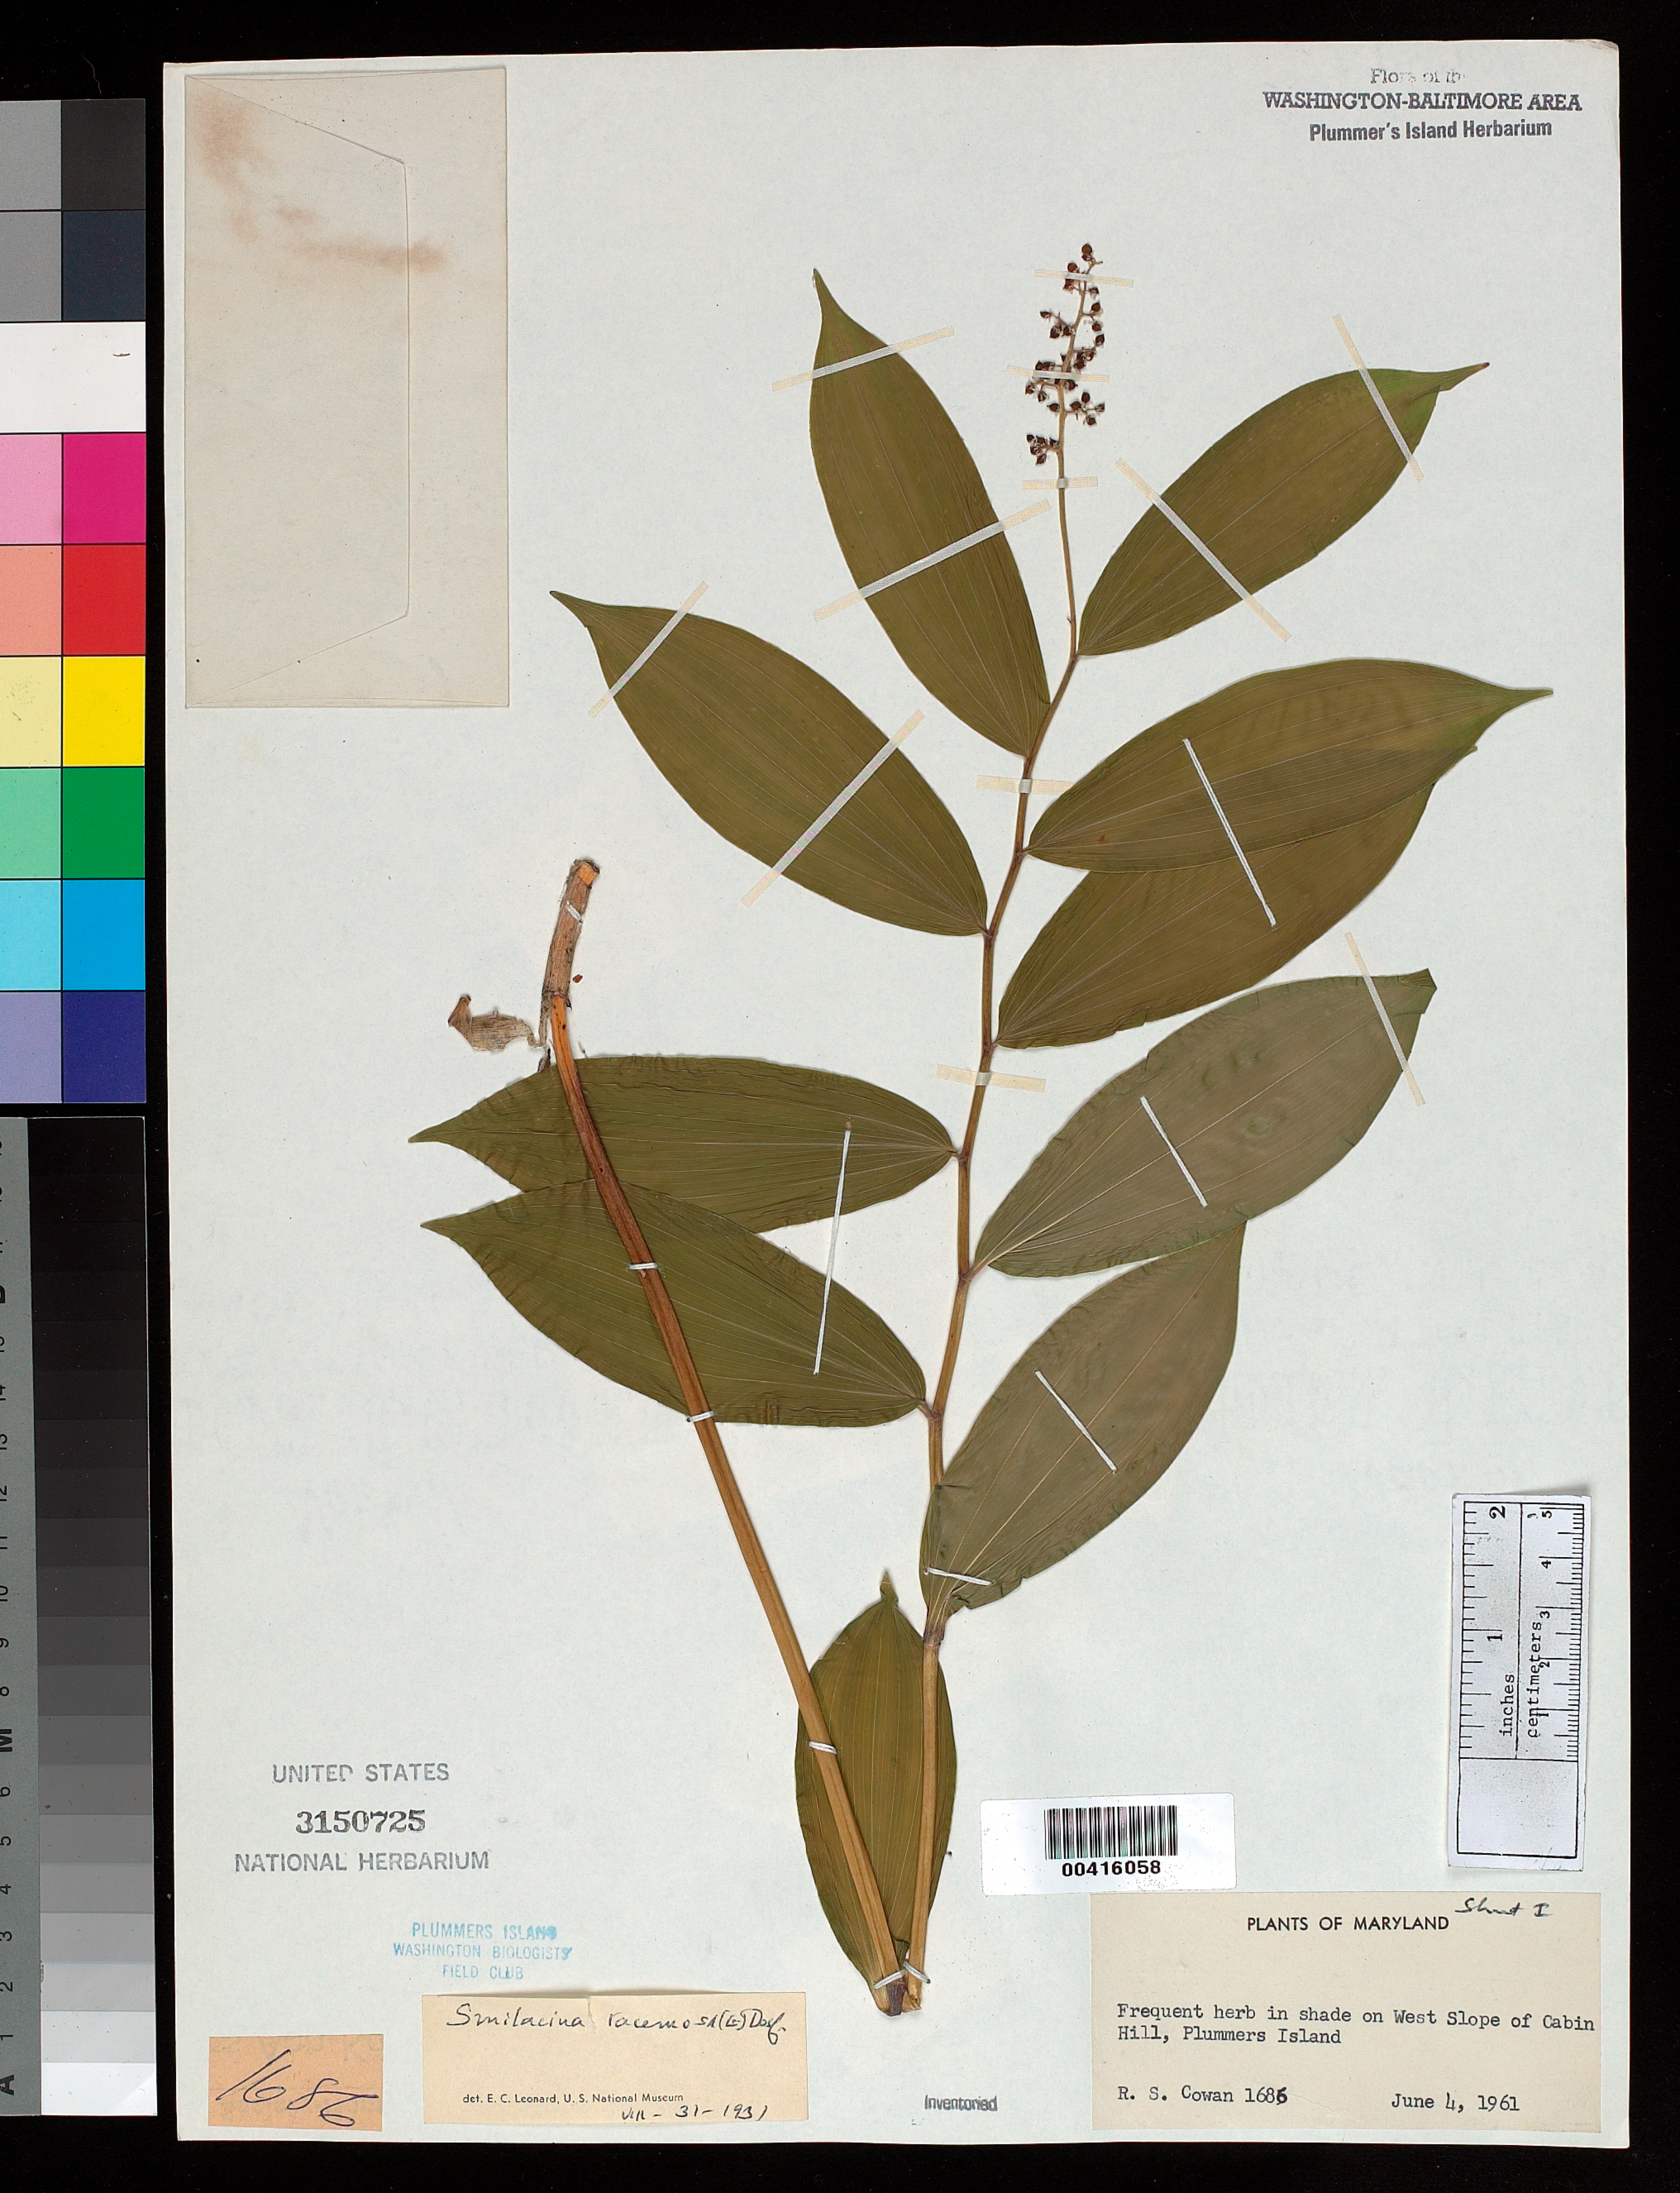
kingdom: Plantae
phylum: Tracheophyta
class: Liliopsida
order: Asparagales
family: Asparagaceae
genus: Maianthemum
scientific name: Maianthemum racemosum subsp. racemosum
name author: (L.) Link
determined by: Strong, Mark T., (BOT), Smithsonian Institution - National Museum of Natural History (UNITED STATES)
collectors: R. S. Cowan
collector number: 1686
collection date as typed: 04 Jun 1961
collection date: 1961-06-04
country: United States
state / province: Maryland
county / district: Montgomery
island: Plummers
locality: Plummer's Island; west slope of Cabin Hill C. & O. Canal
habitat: Shade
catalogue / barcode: US 3150725